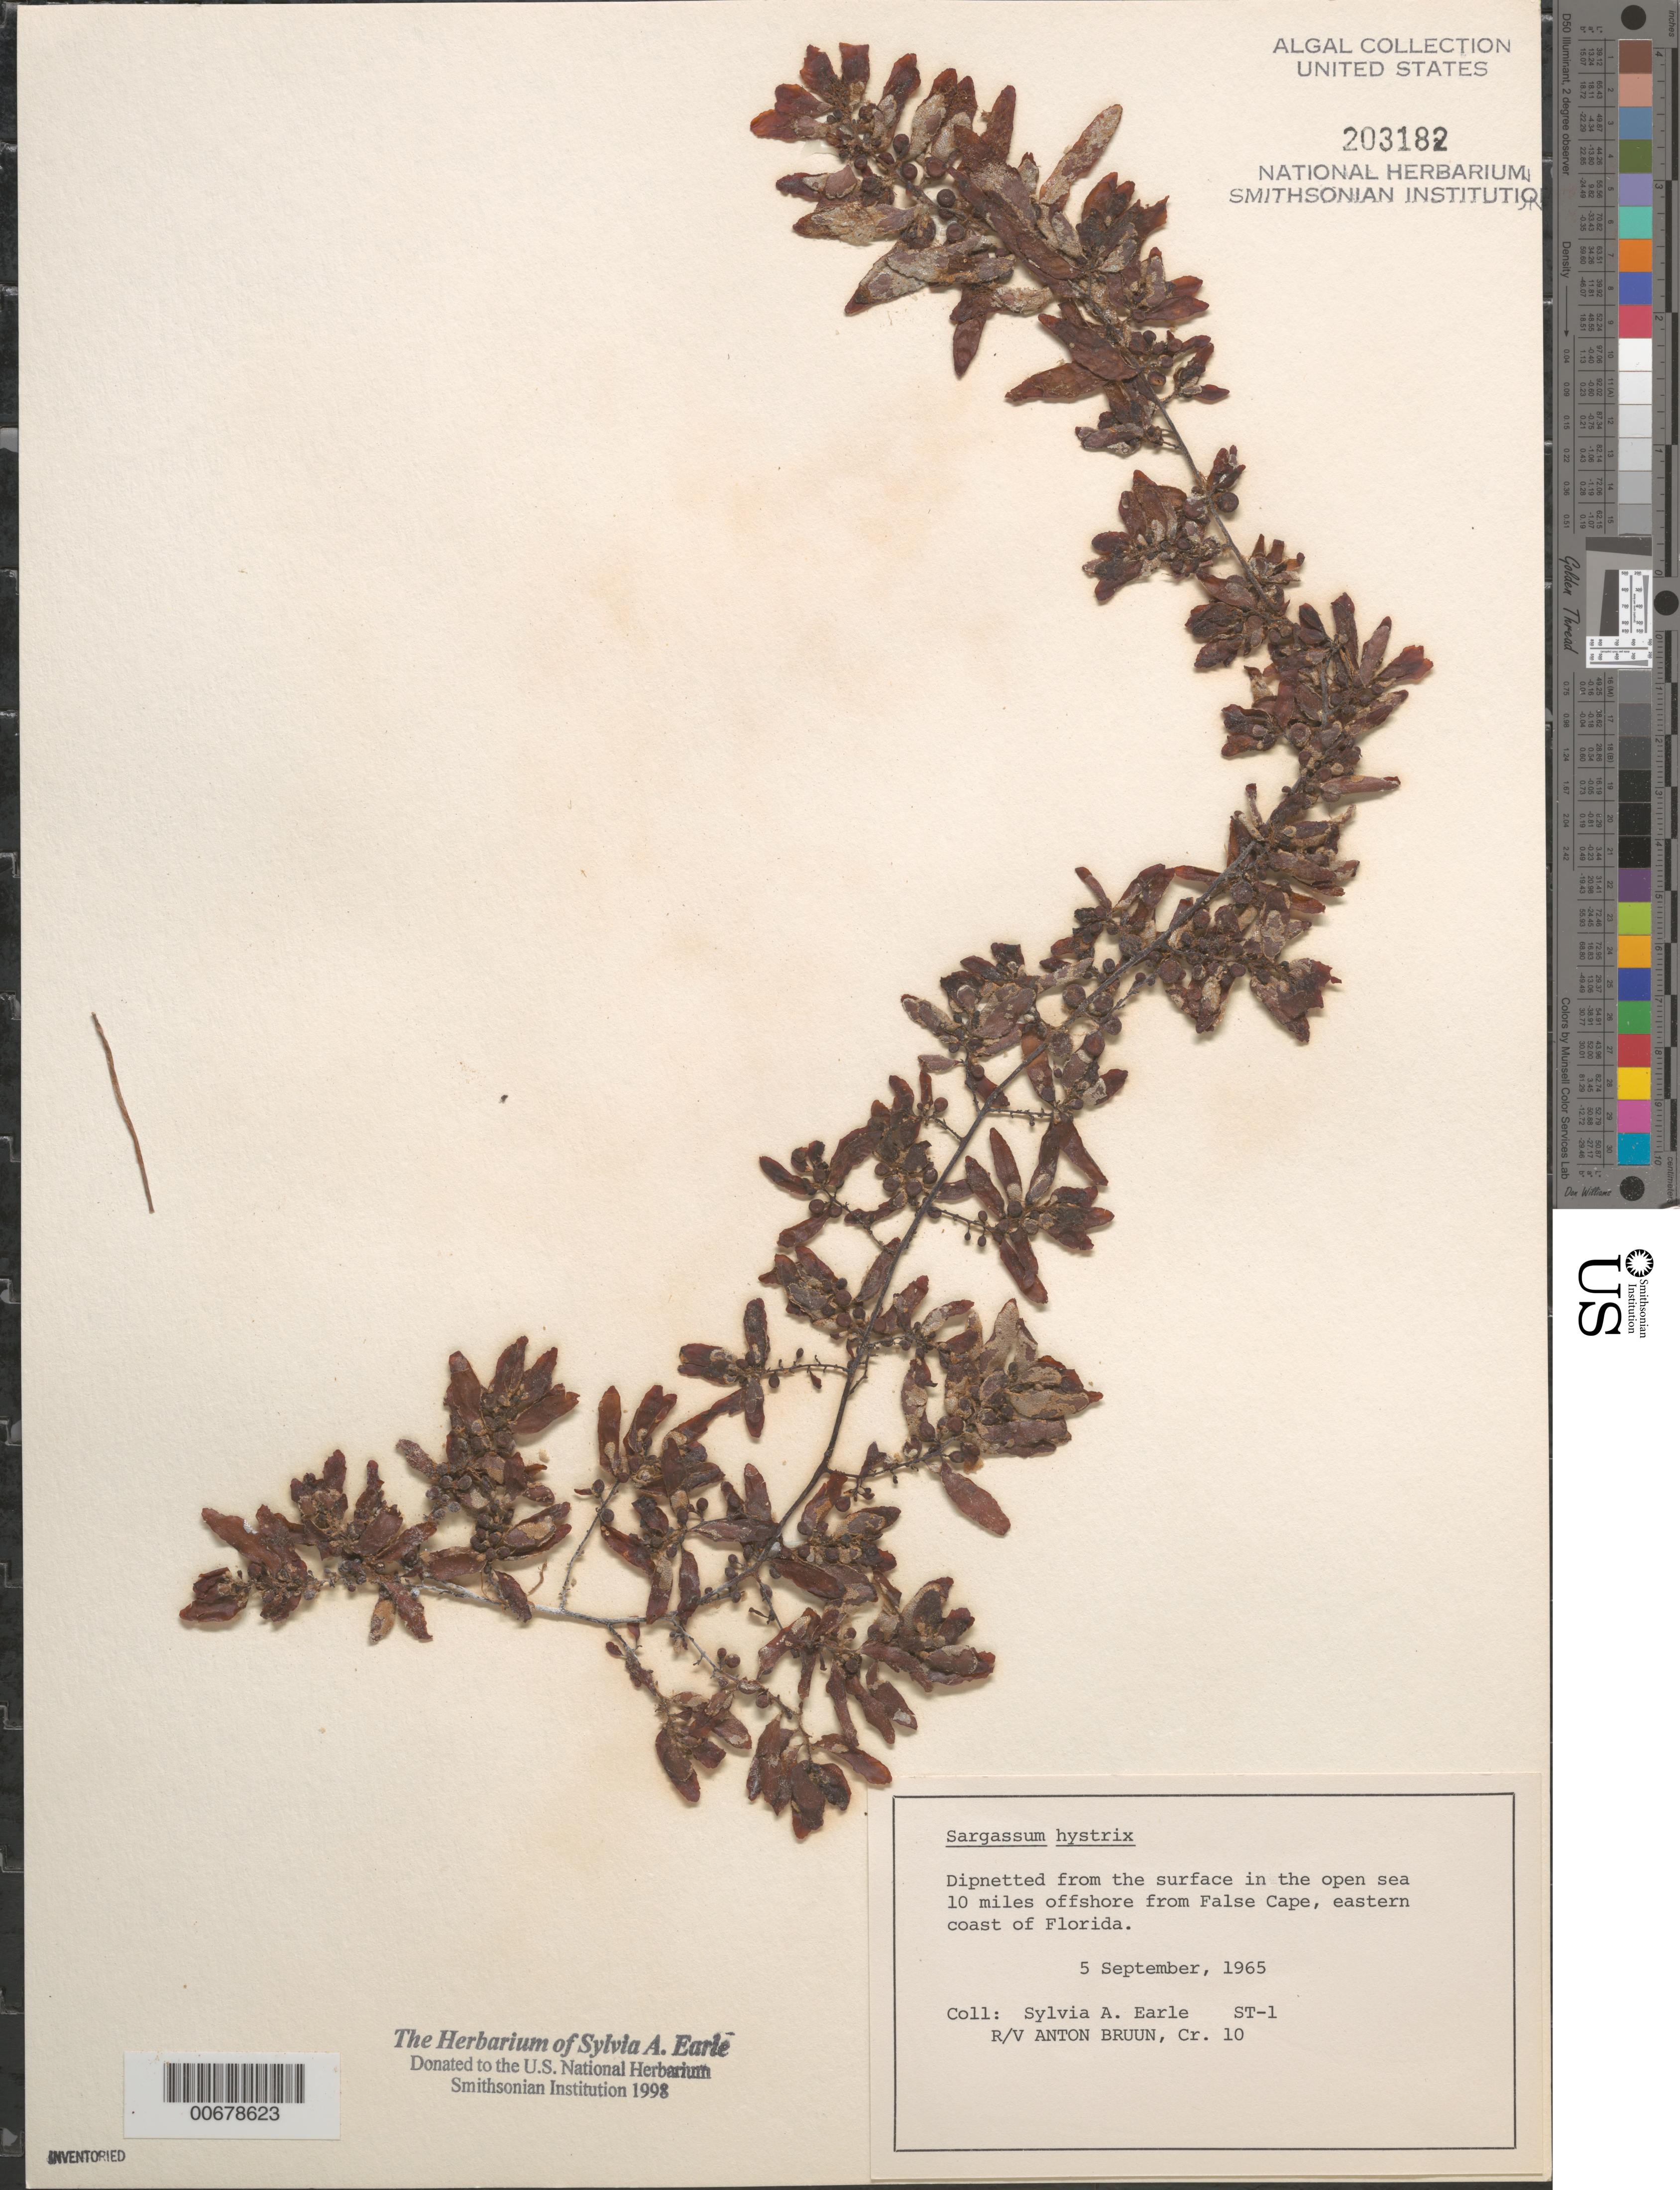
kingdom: Chromista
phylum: Ochrophyta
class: Phaeophyceae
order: Fucales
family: Sargassaceae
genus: Sargassum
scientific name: Sargassum hystrix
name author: J. Agardh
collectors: S. A. Earle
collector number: ST-1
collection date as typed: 05 Sep 1965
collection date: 1965-09-05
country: United States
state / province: Florida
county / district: Brevard County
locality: Atlantic Ocean 10 miles off False Cape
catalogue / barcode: US 203182